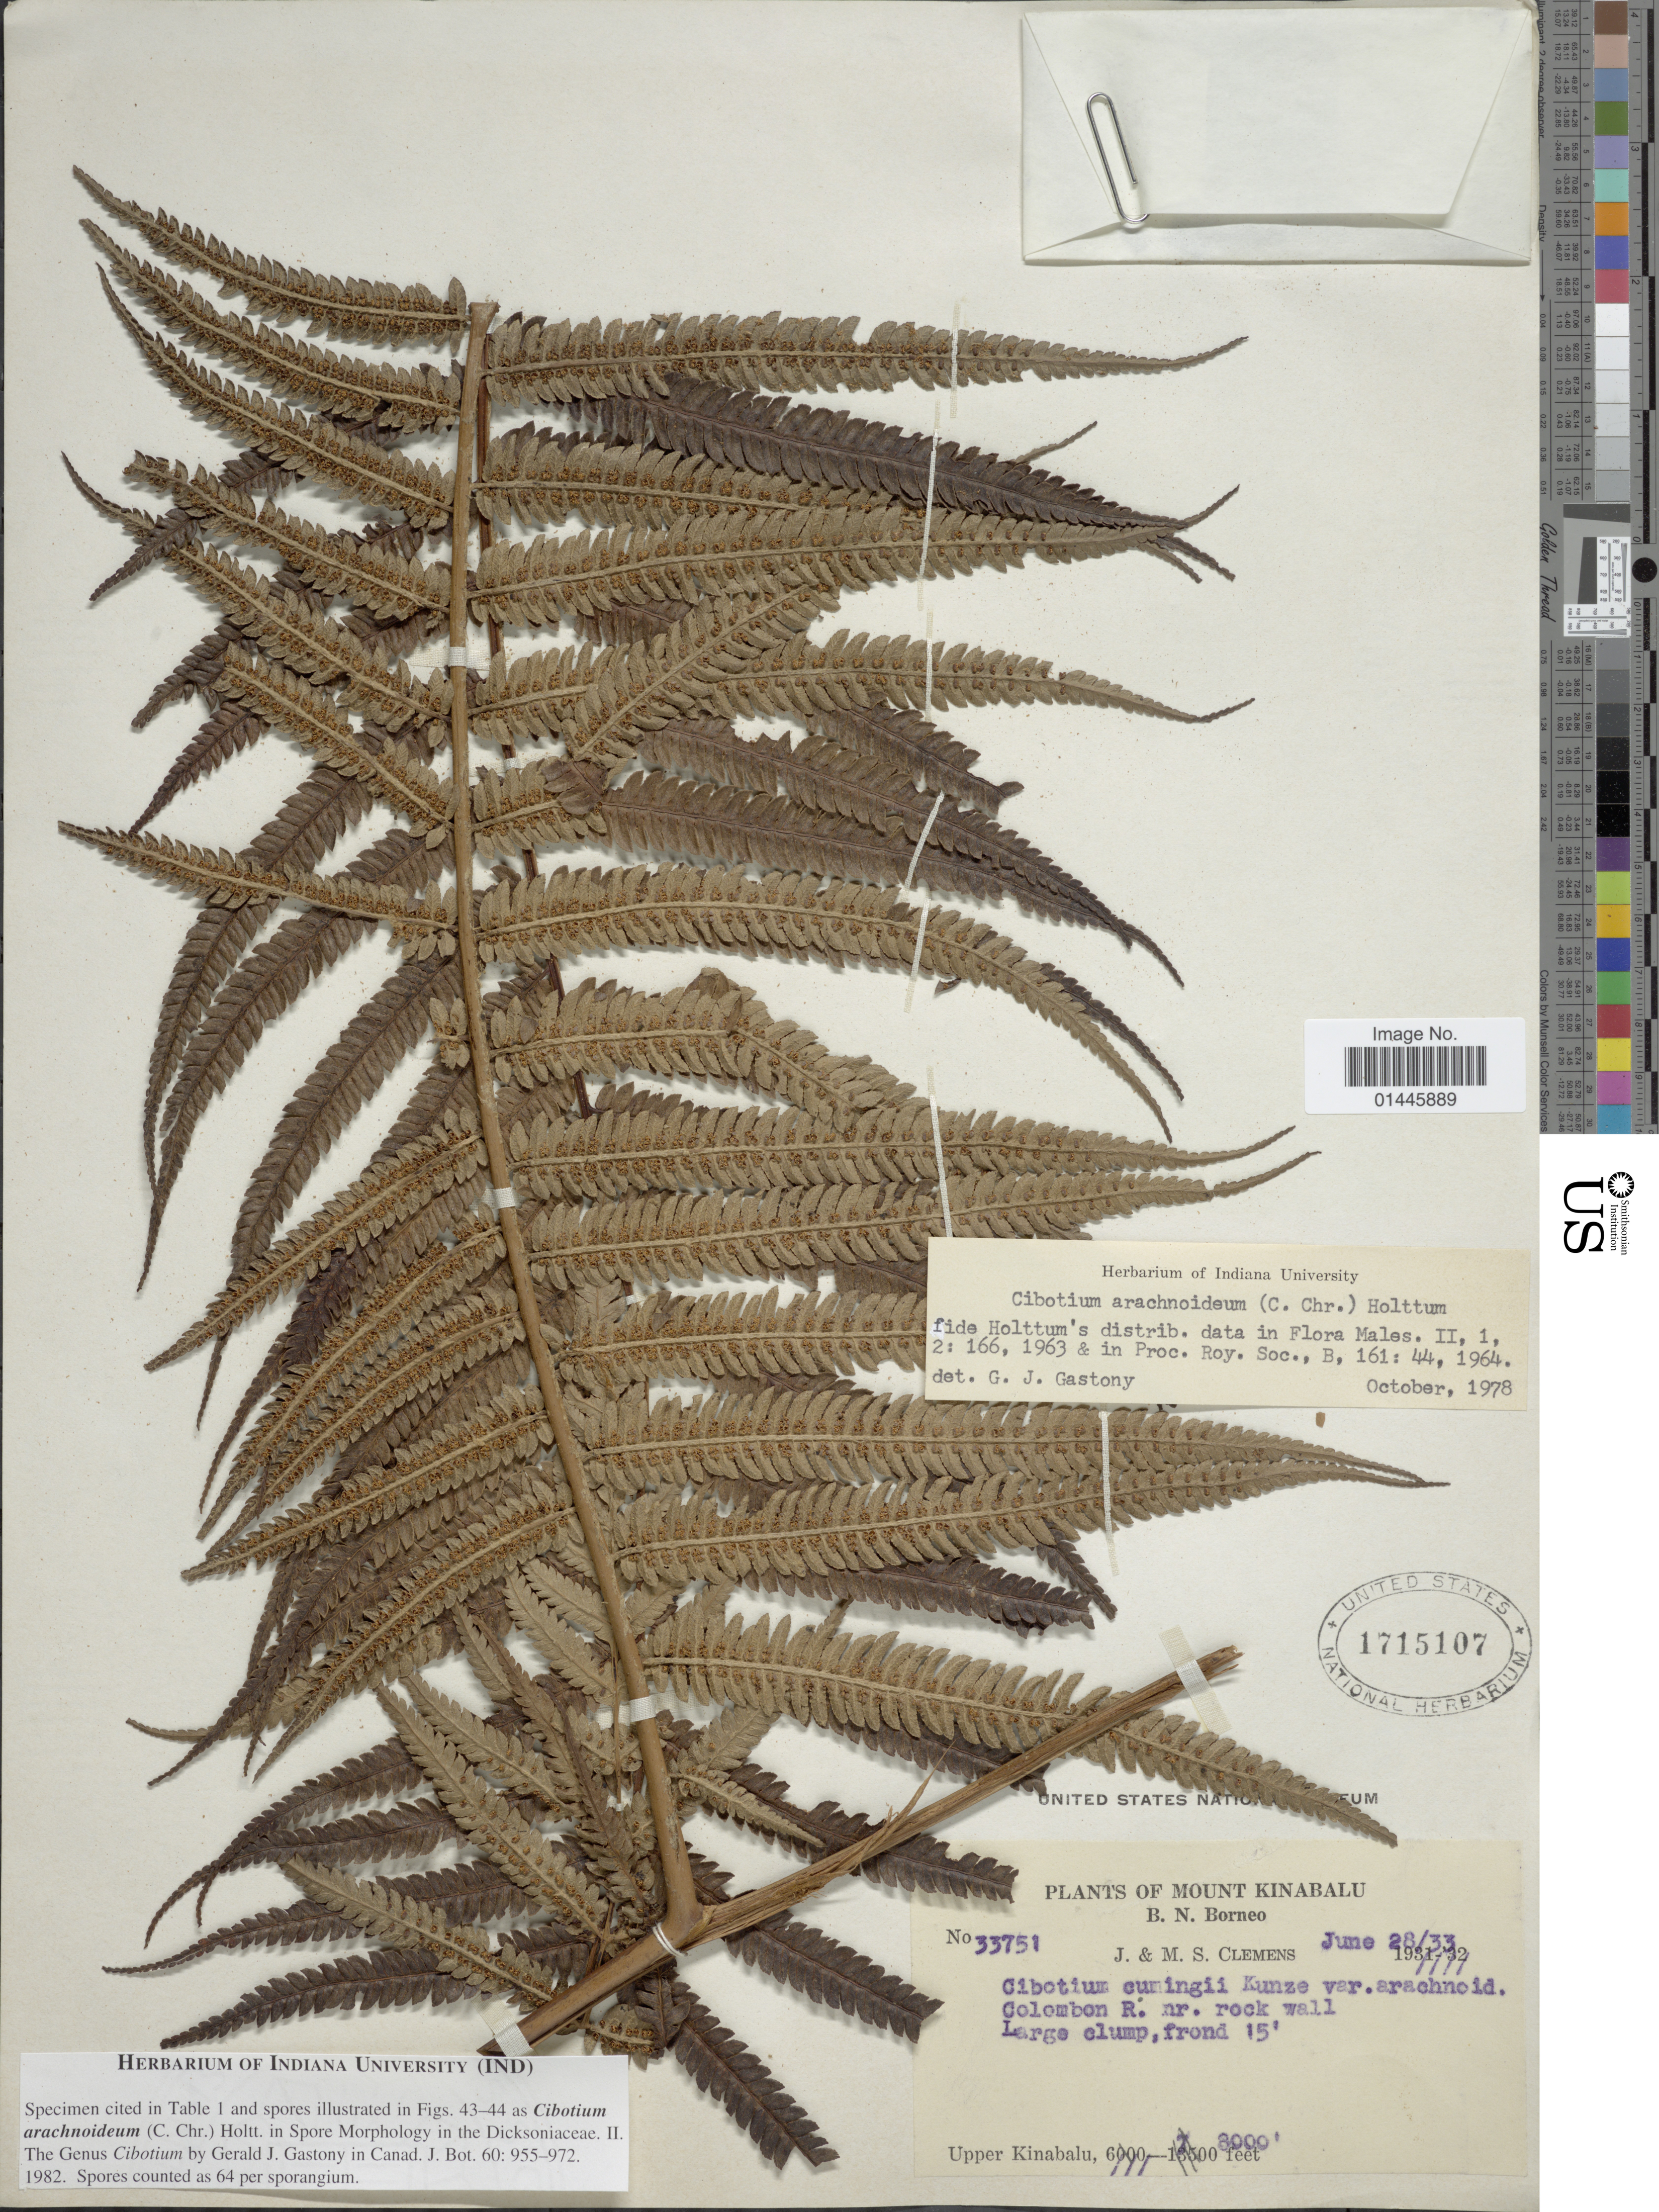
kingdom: Plantae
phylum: Tracheophyta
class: Polypodiopsida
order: Cyatheales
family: Cibotiaceae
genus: Cibotium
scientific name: Cibotium arachnoideum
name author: (C. Chr.) Holttum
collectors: J. Clemens & M. S. Clemens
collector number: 33751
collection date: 1933-06-28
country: Malaysia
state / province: Sabah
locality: Mount Kinabalu, Upper Kinabalu, Colombon R. nr. rock wall, B.N. Borneo.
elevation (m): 2438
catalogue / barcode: US 1715107